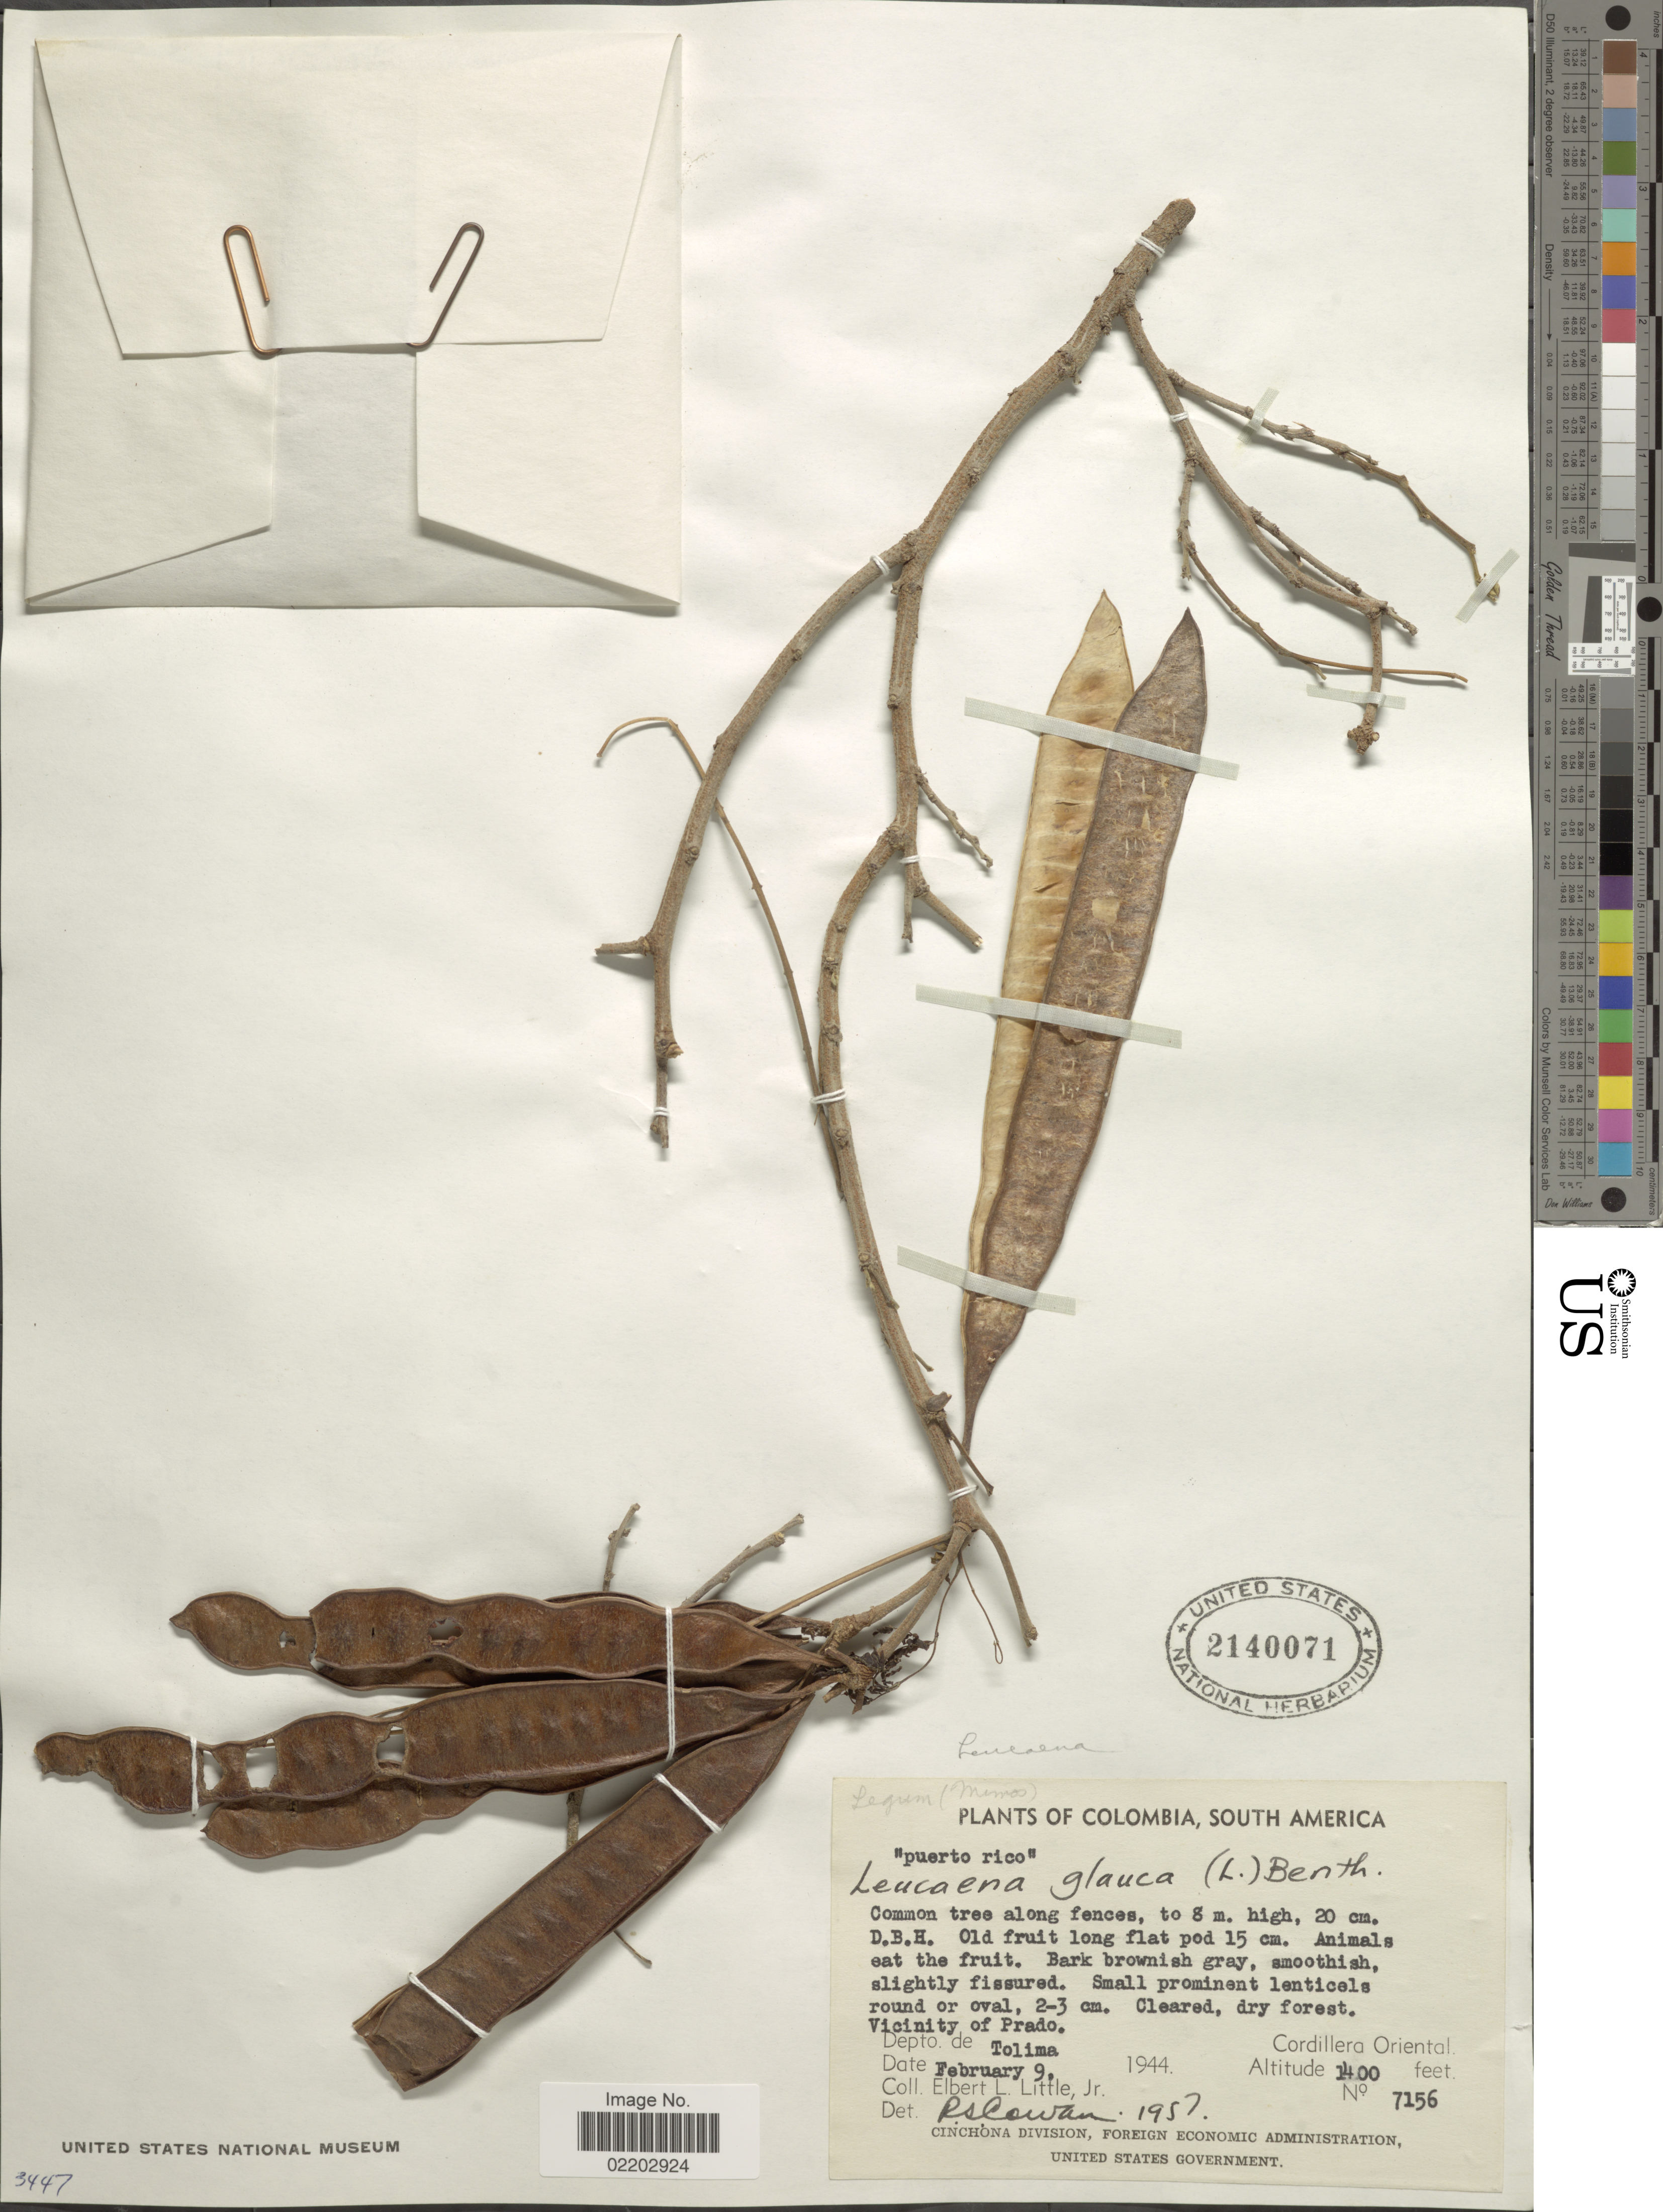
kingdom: Plantae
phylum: Tracheophyta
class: Magnoliopsida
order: Fabales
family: Fabaceae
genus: Leucaena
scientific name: Leucaena leucocephala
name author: (Lam.) de Wit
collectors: E. L. Little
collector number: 7156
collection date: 1944-02-09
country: Colombia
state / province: Tolima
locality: Cleared, dry forest, vicinity of Prado, Cordillera Oriental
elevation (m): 427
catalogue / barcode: US 2140071